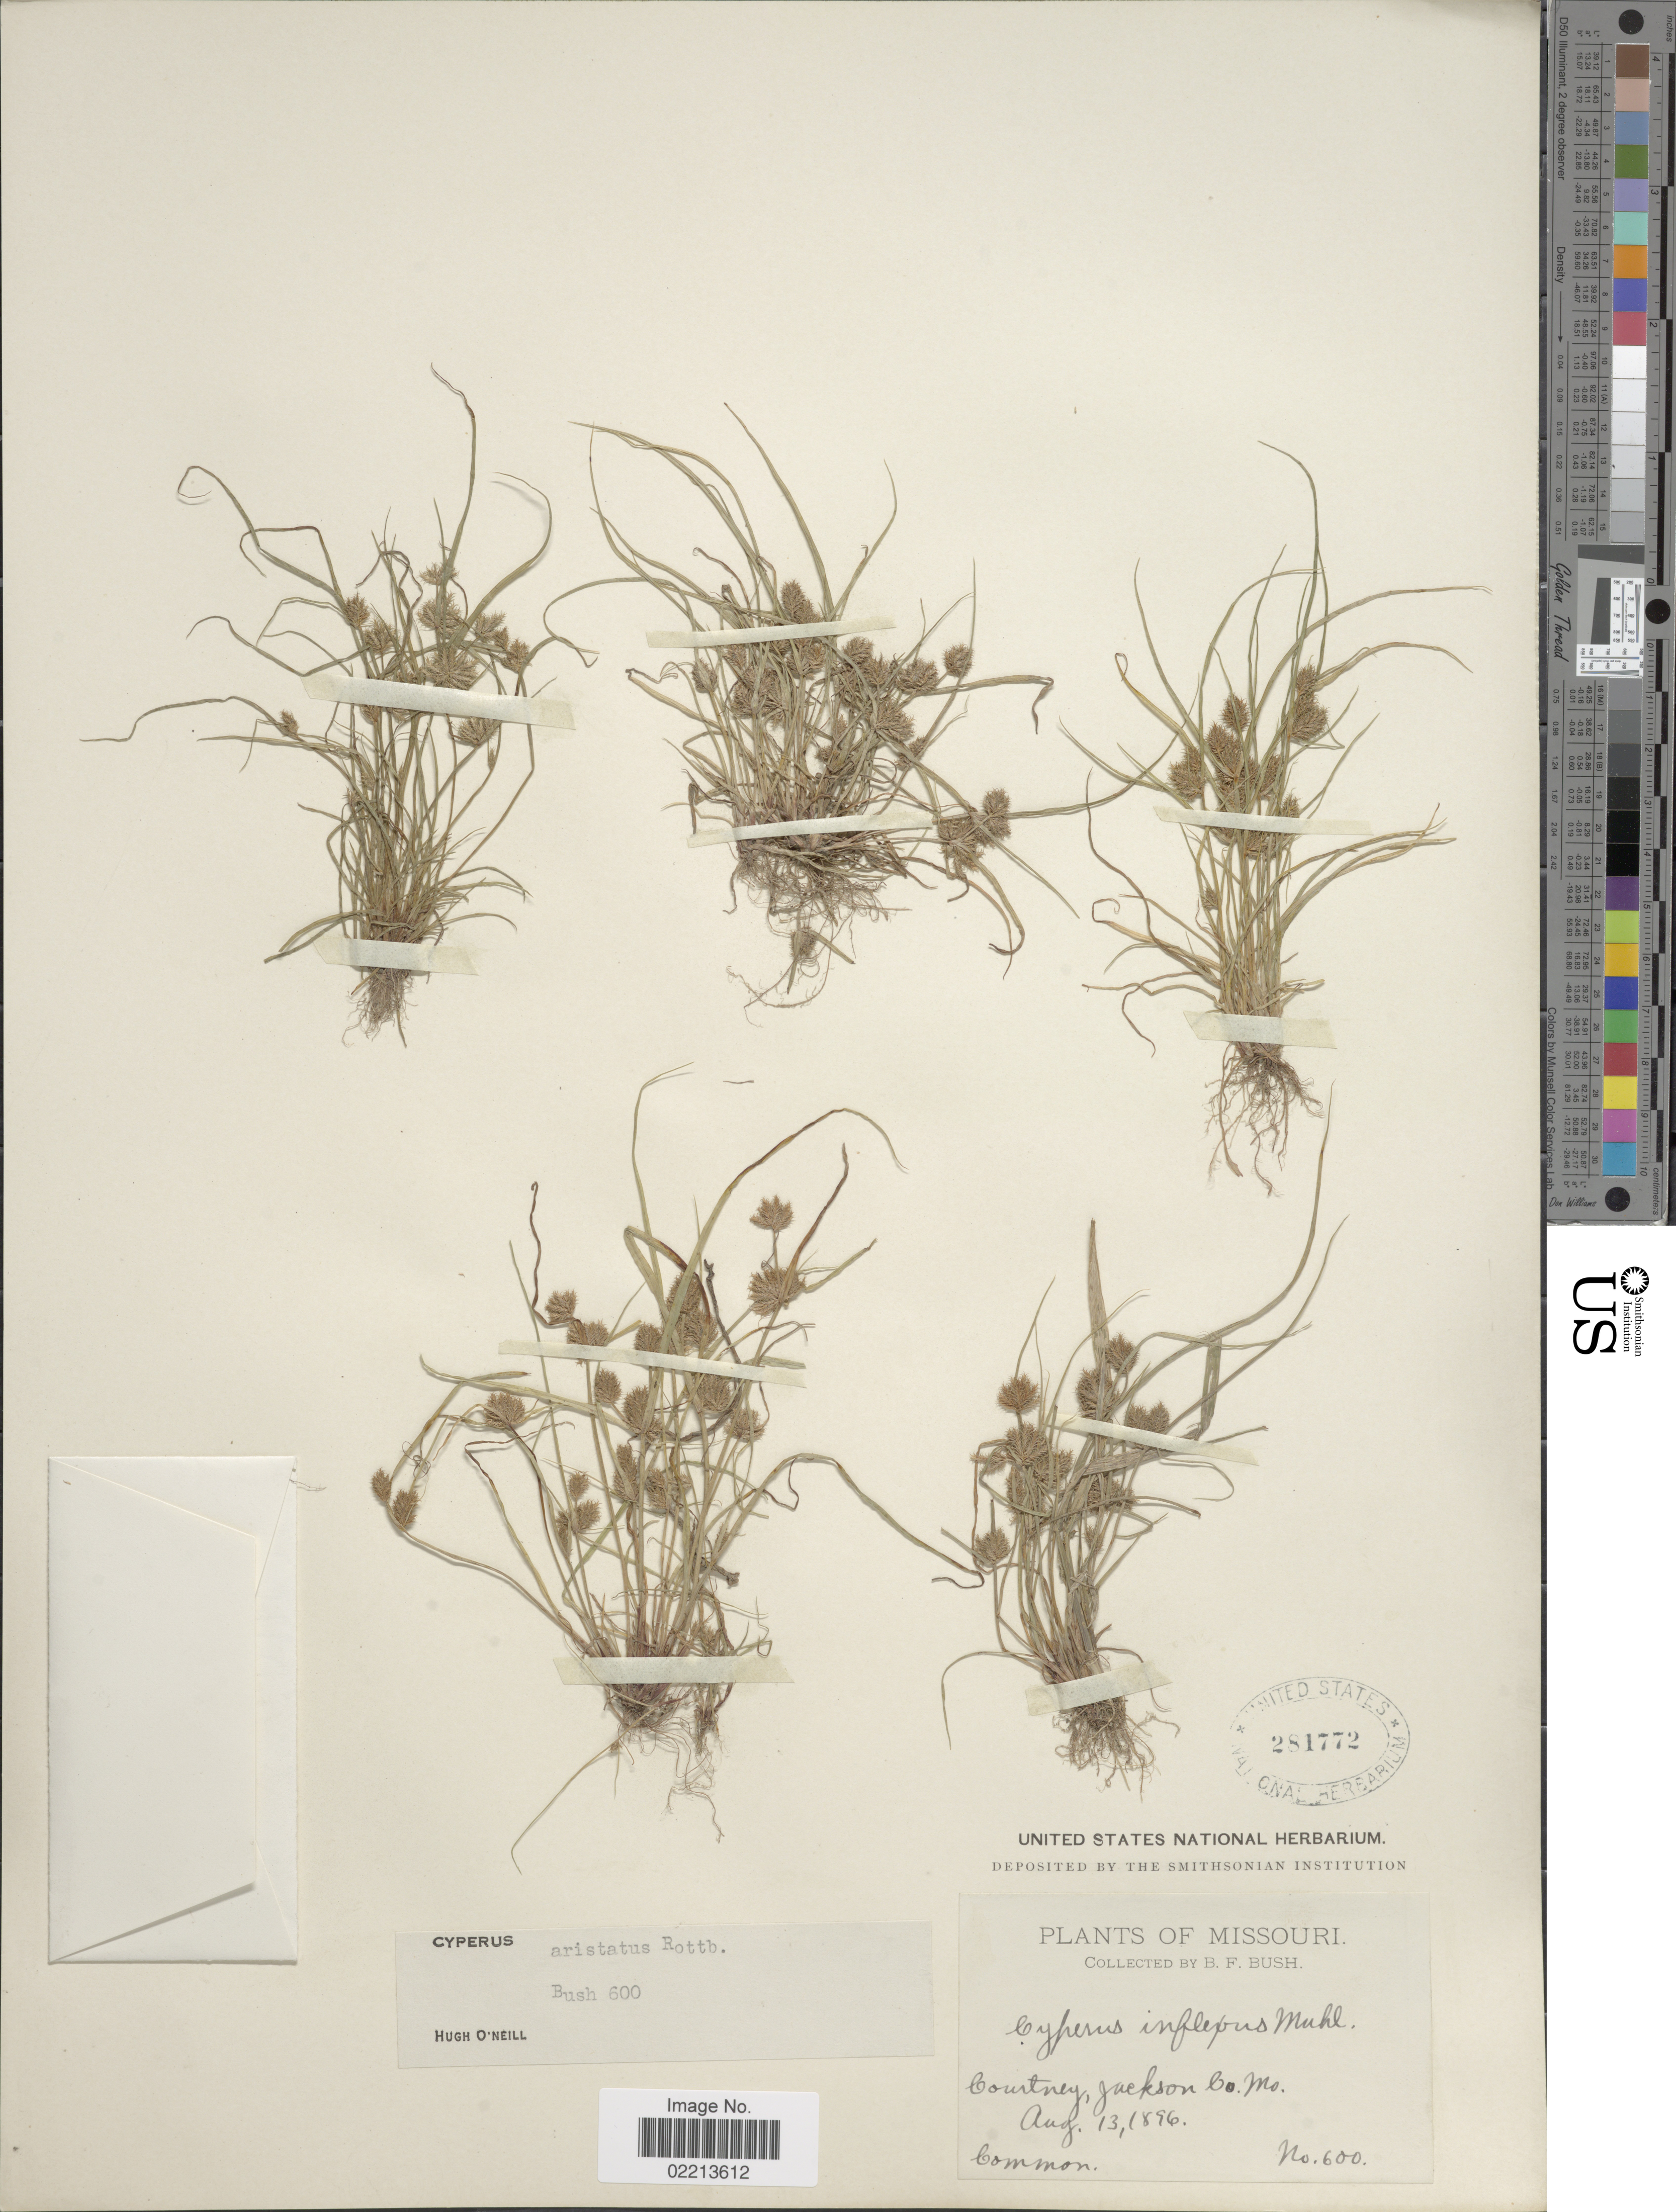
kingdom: Plantae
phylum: Tracheophyta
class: Liliopsida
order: Poales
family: Cyperaceae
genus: Cyperus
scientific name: Cyperus squarrosus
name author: L.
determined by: Strong, Mark T., (BOT), Smithsonian Institution - National Museum of Natural History (UNITED STATES)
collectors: B. F. Bush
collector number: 600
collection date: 1896-08-13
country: United States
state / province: Missouri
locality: Courtney, Jackson Co.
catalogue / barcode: US 281772